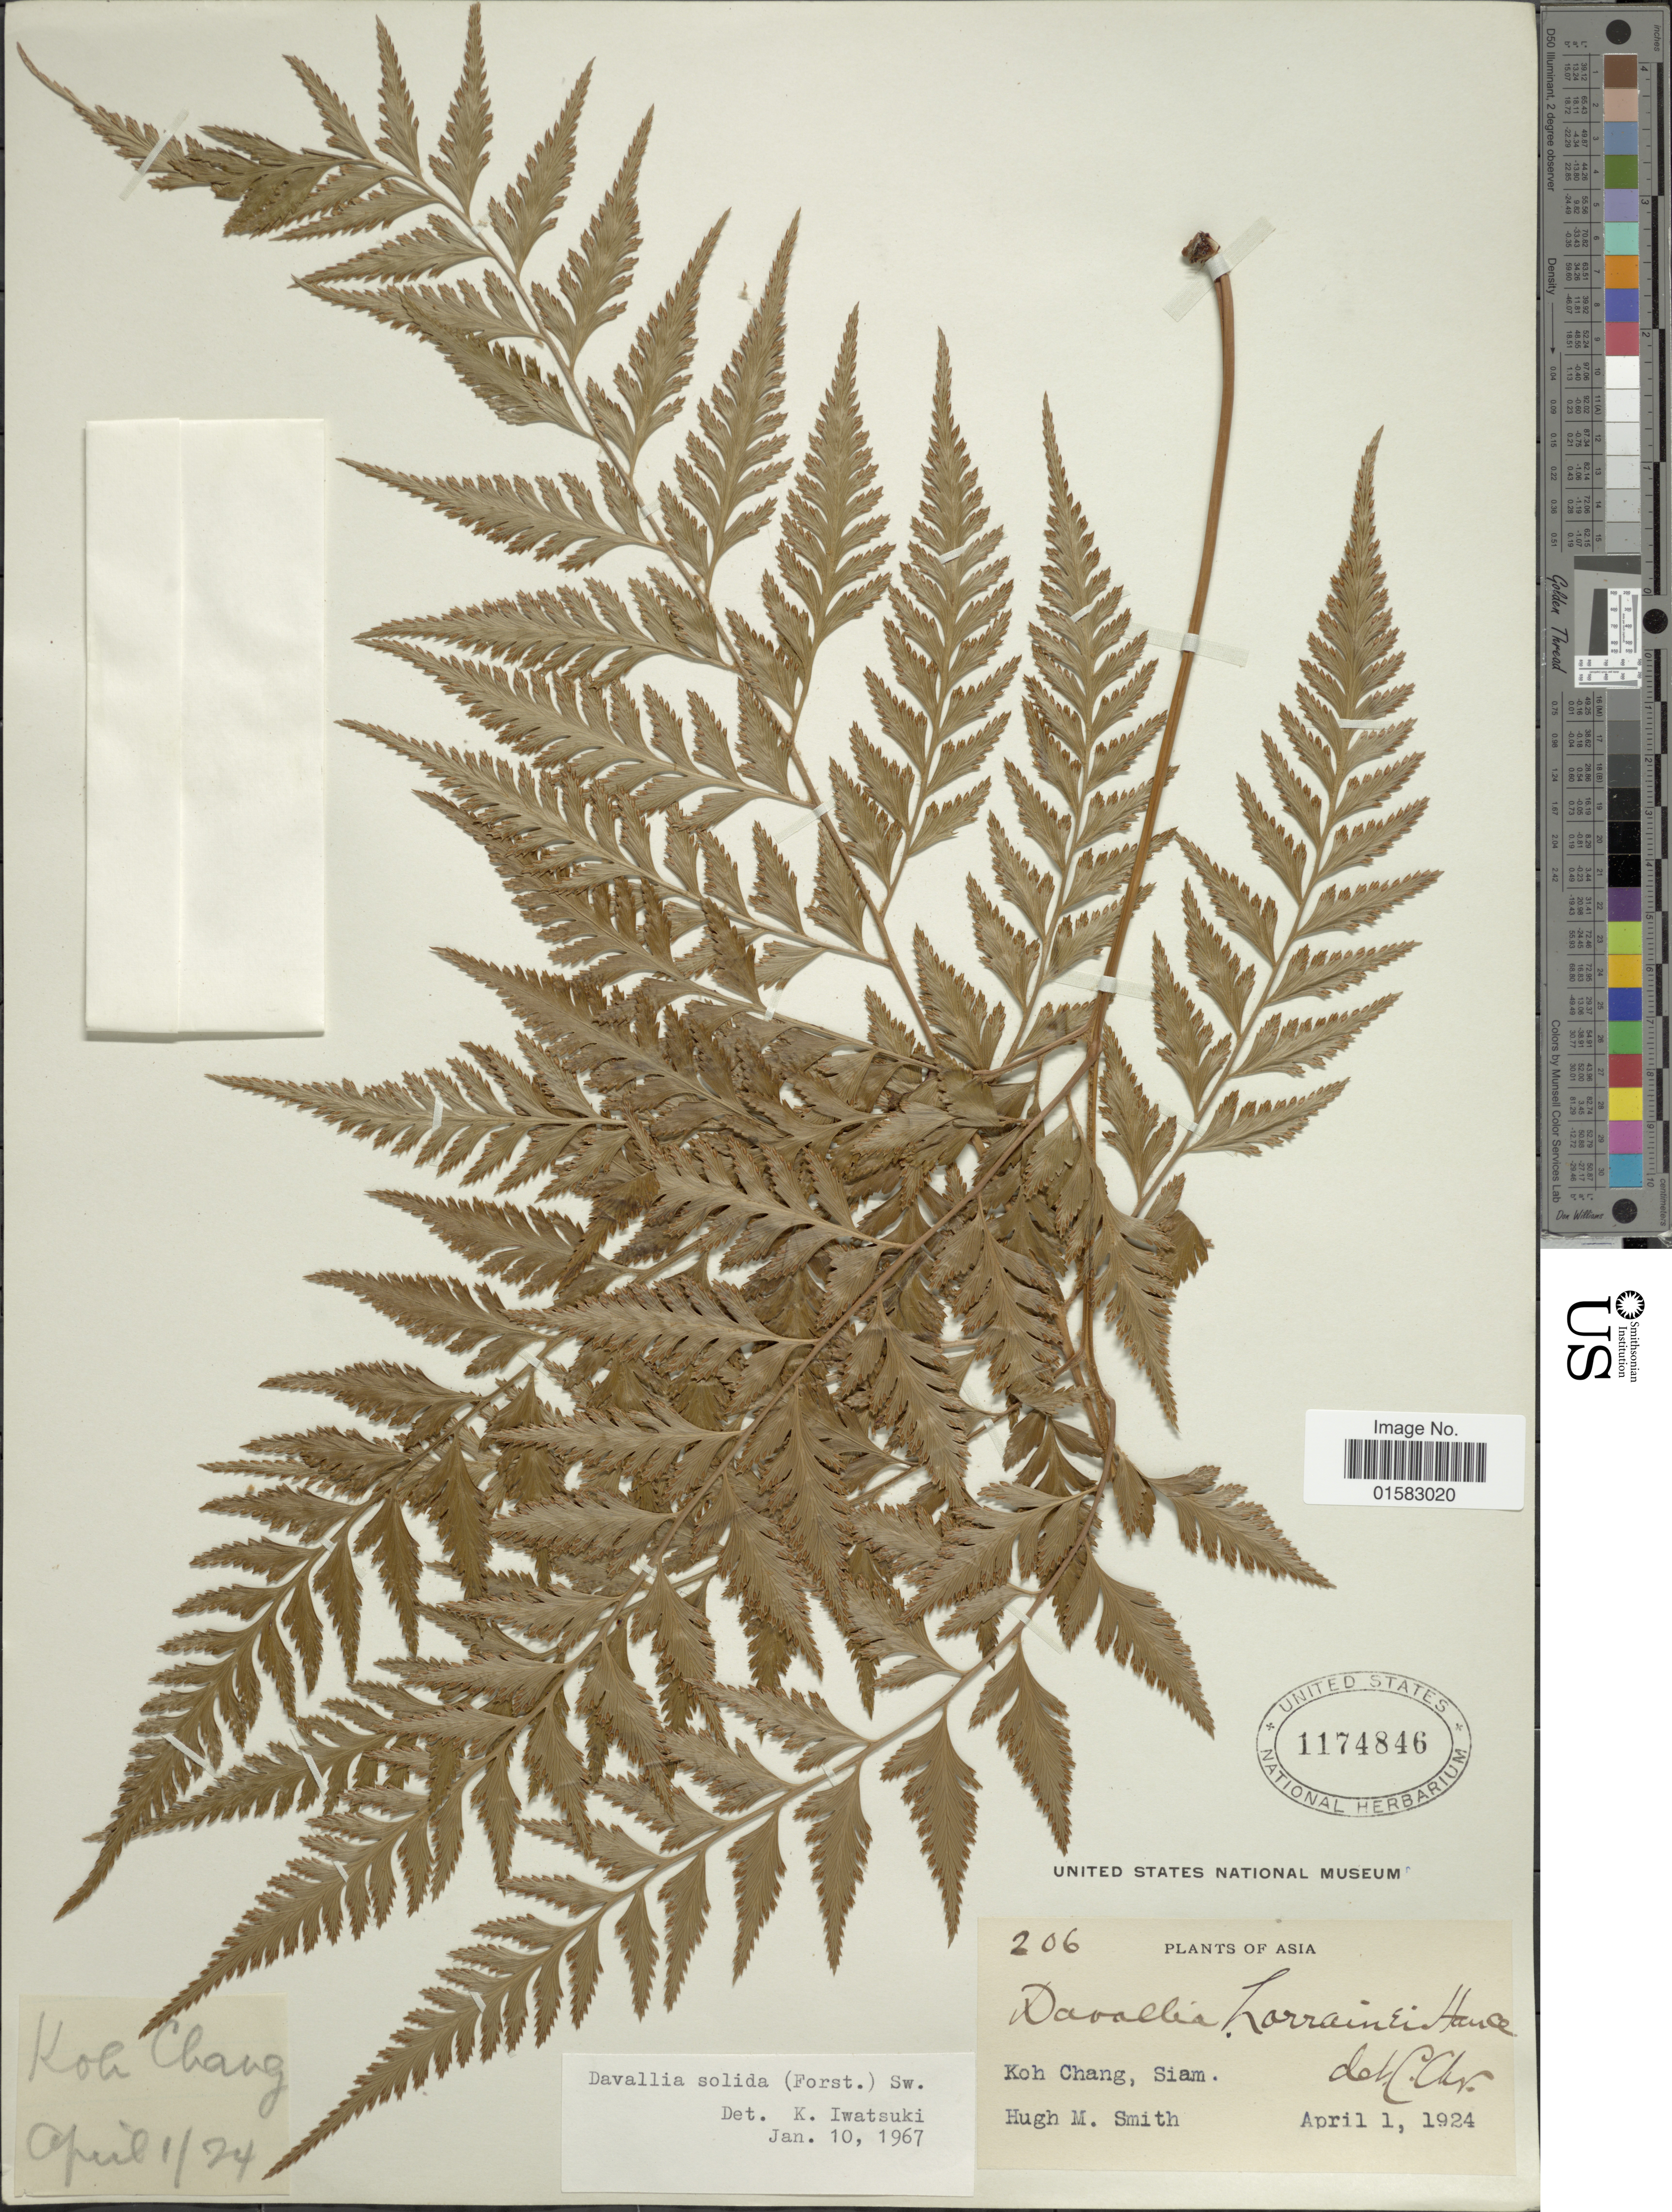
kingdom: Plantae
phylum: Tracheophyta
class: Polypodiopsida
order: Polypodiales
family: Davalliaceae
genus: Davallia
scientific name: Davallia solida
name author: (G. Forst.) Sw.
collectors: H. M. Smith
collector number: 206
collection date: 1924-04-01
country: Thailand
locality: Koh Chang, Siam.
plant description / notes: No precise locality correction needed.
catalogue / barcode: US 1174846